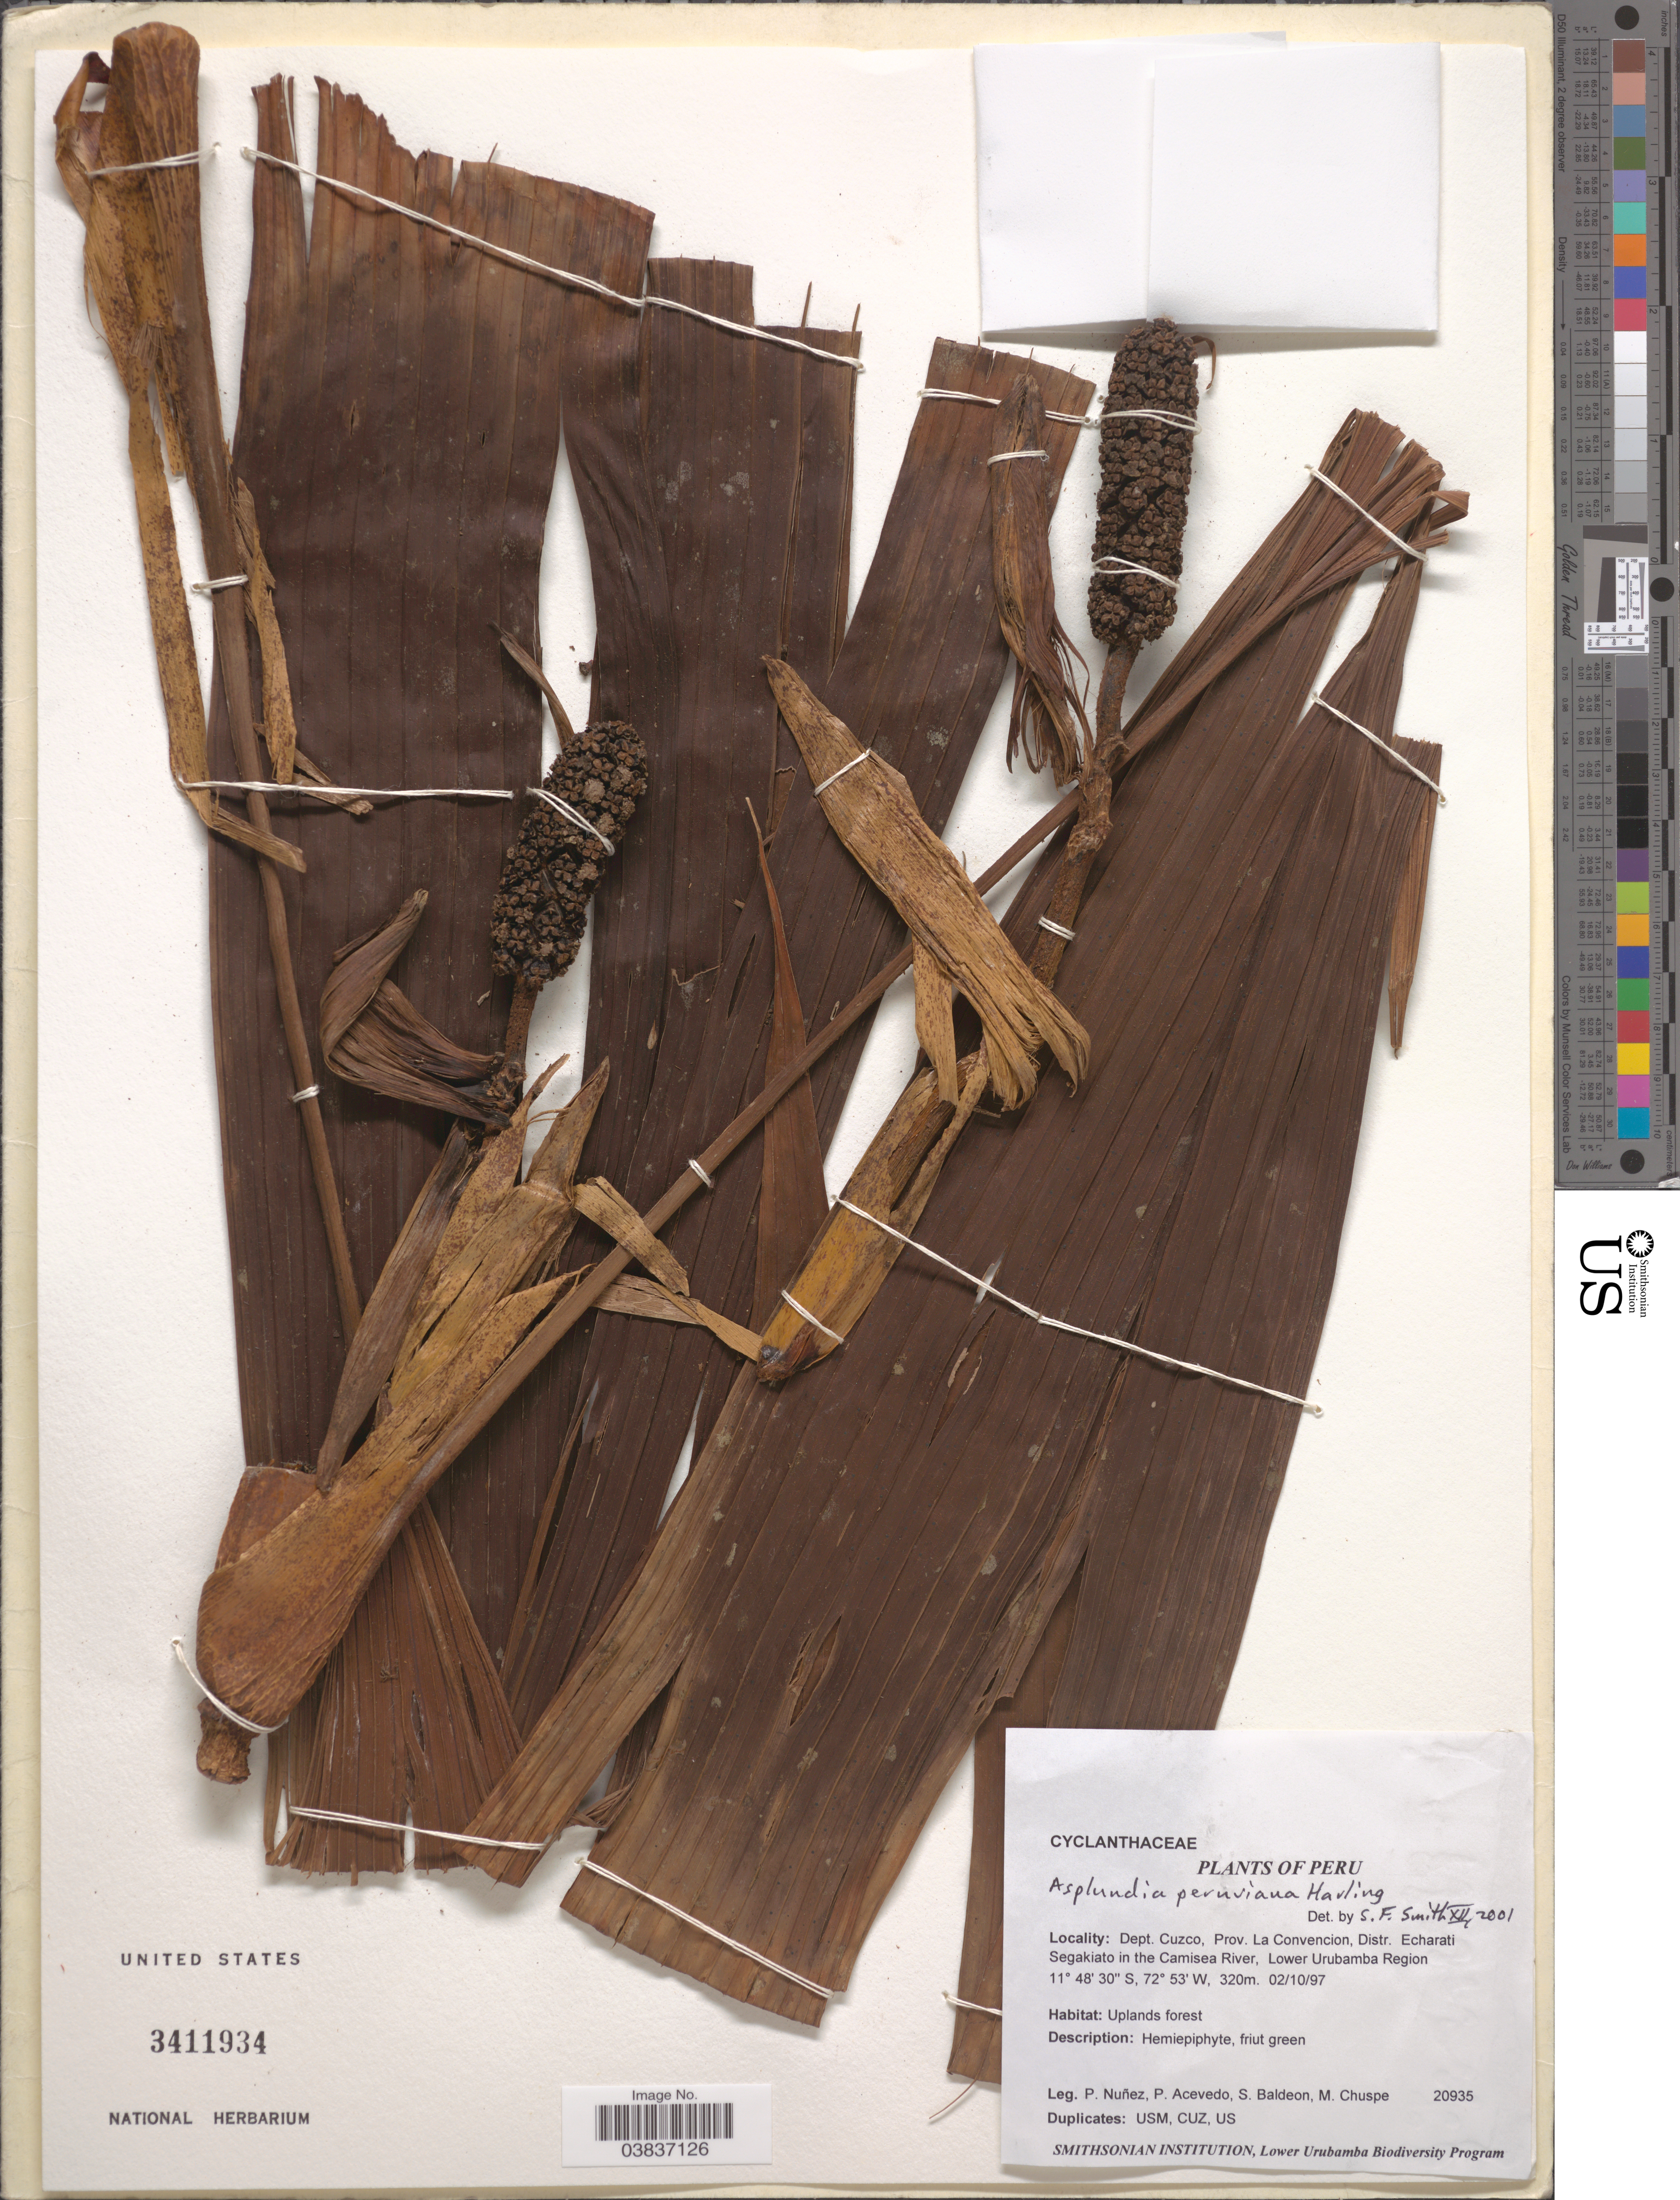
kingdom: Plantae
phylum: Tracheophyta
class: Liliopsida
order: Pandanales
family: Cyclanthaceae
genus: Asplundia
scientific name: Asplundia peruviana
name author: Harling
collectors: P. Nuñez V., P. Acevedo-Rodr., S. Baldeon & M. Chuspe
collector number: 20935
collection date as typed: Transcribed d/m/y: 2/10/97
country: Peru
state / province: Cusco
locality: Dept. Cuzco, Prov. La Convencion, Distr. Echarati Segakiato in the Camisea River, Lower Urubamba Region.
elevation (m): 320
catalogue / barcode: US 3411934